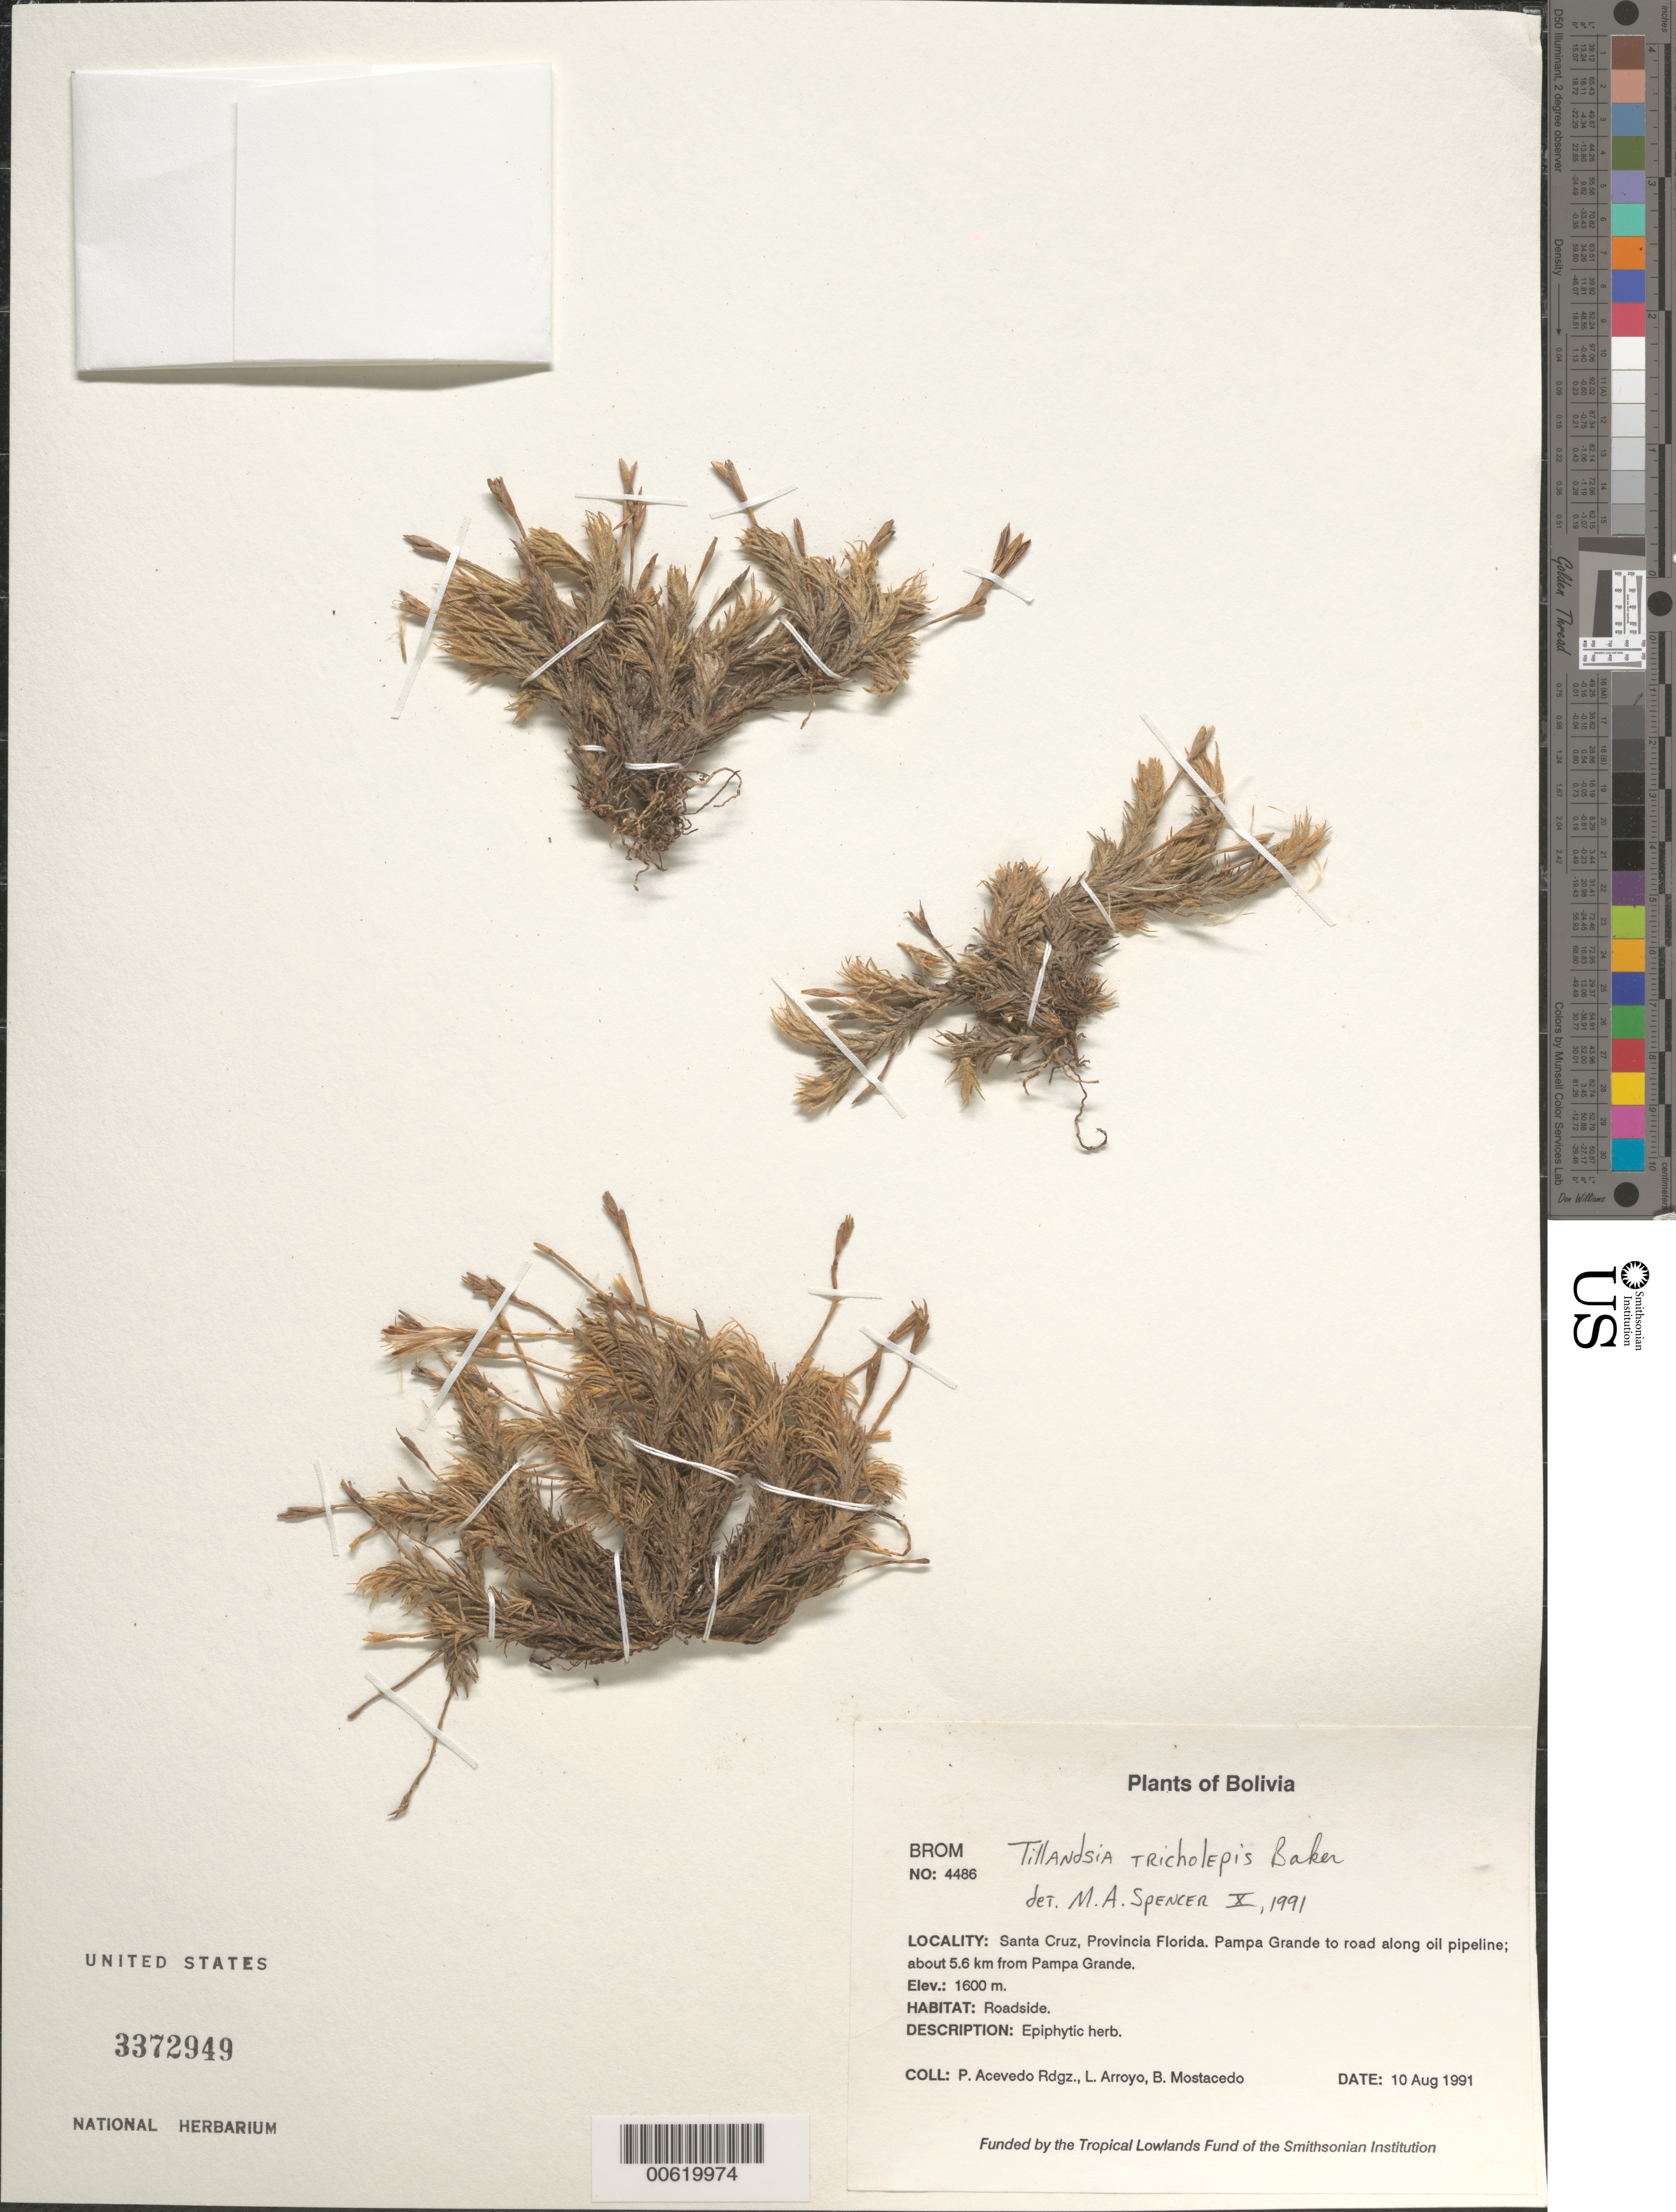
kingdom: Plantae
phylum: Tracheophyta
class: Liliopsida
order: Poales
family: Bromeliaceae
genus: Tillandsia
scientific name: Tillandsia tricholepis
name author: Baker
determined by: Spencer, M. A.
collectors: P. Acevedo-Rodr., L. Arroyo & B. Mostacedo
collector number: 4486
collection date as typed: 10 Aug 1991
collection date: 1991-08-10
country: Bolivia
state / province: Santa Cruz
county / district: Florida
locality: Pampa Grande to road along oil pipeline; about 5.6 km from Pampa Grande.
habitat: Roadside.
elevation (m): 1600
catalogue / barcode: US 3372949